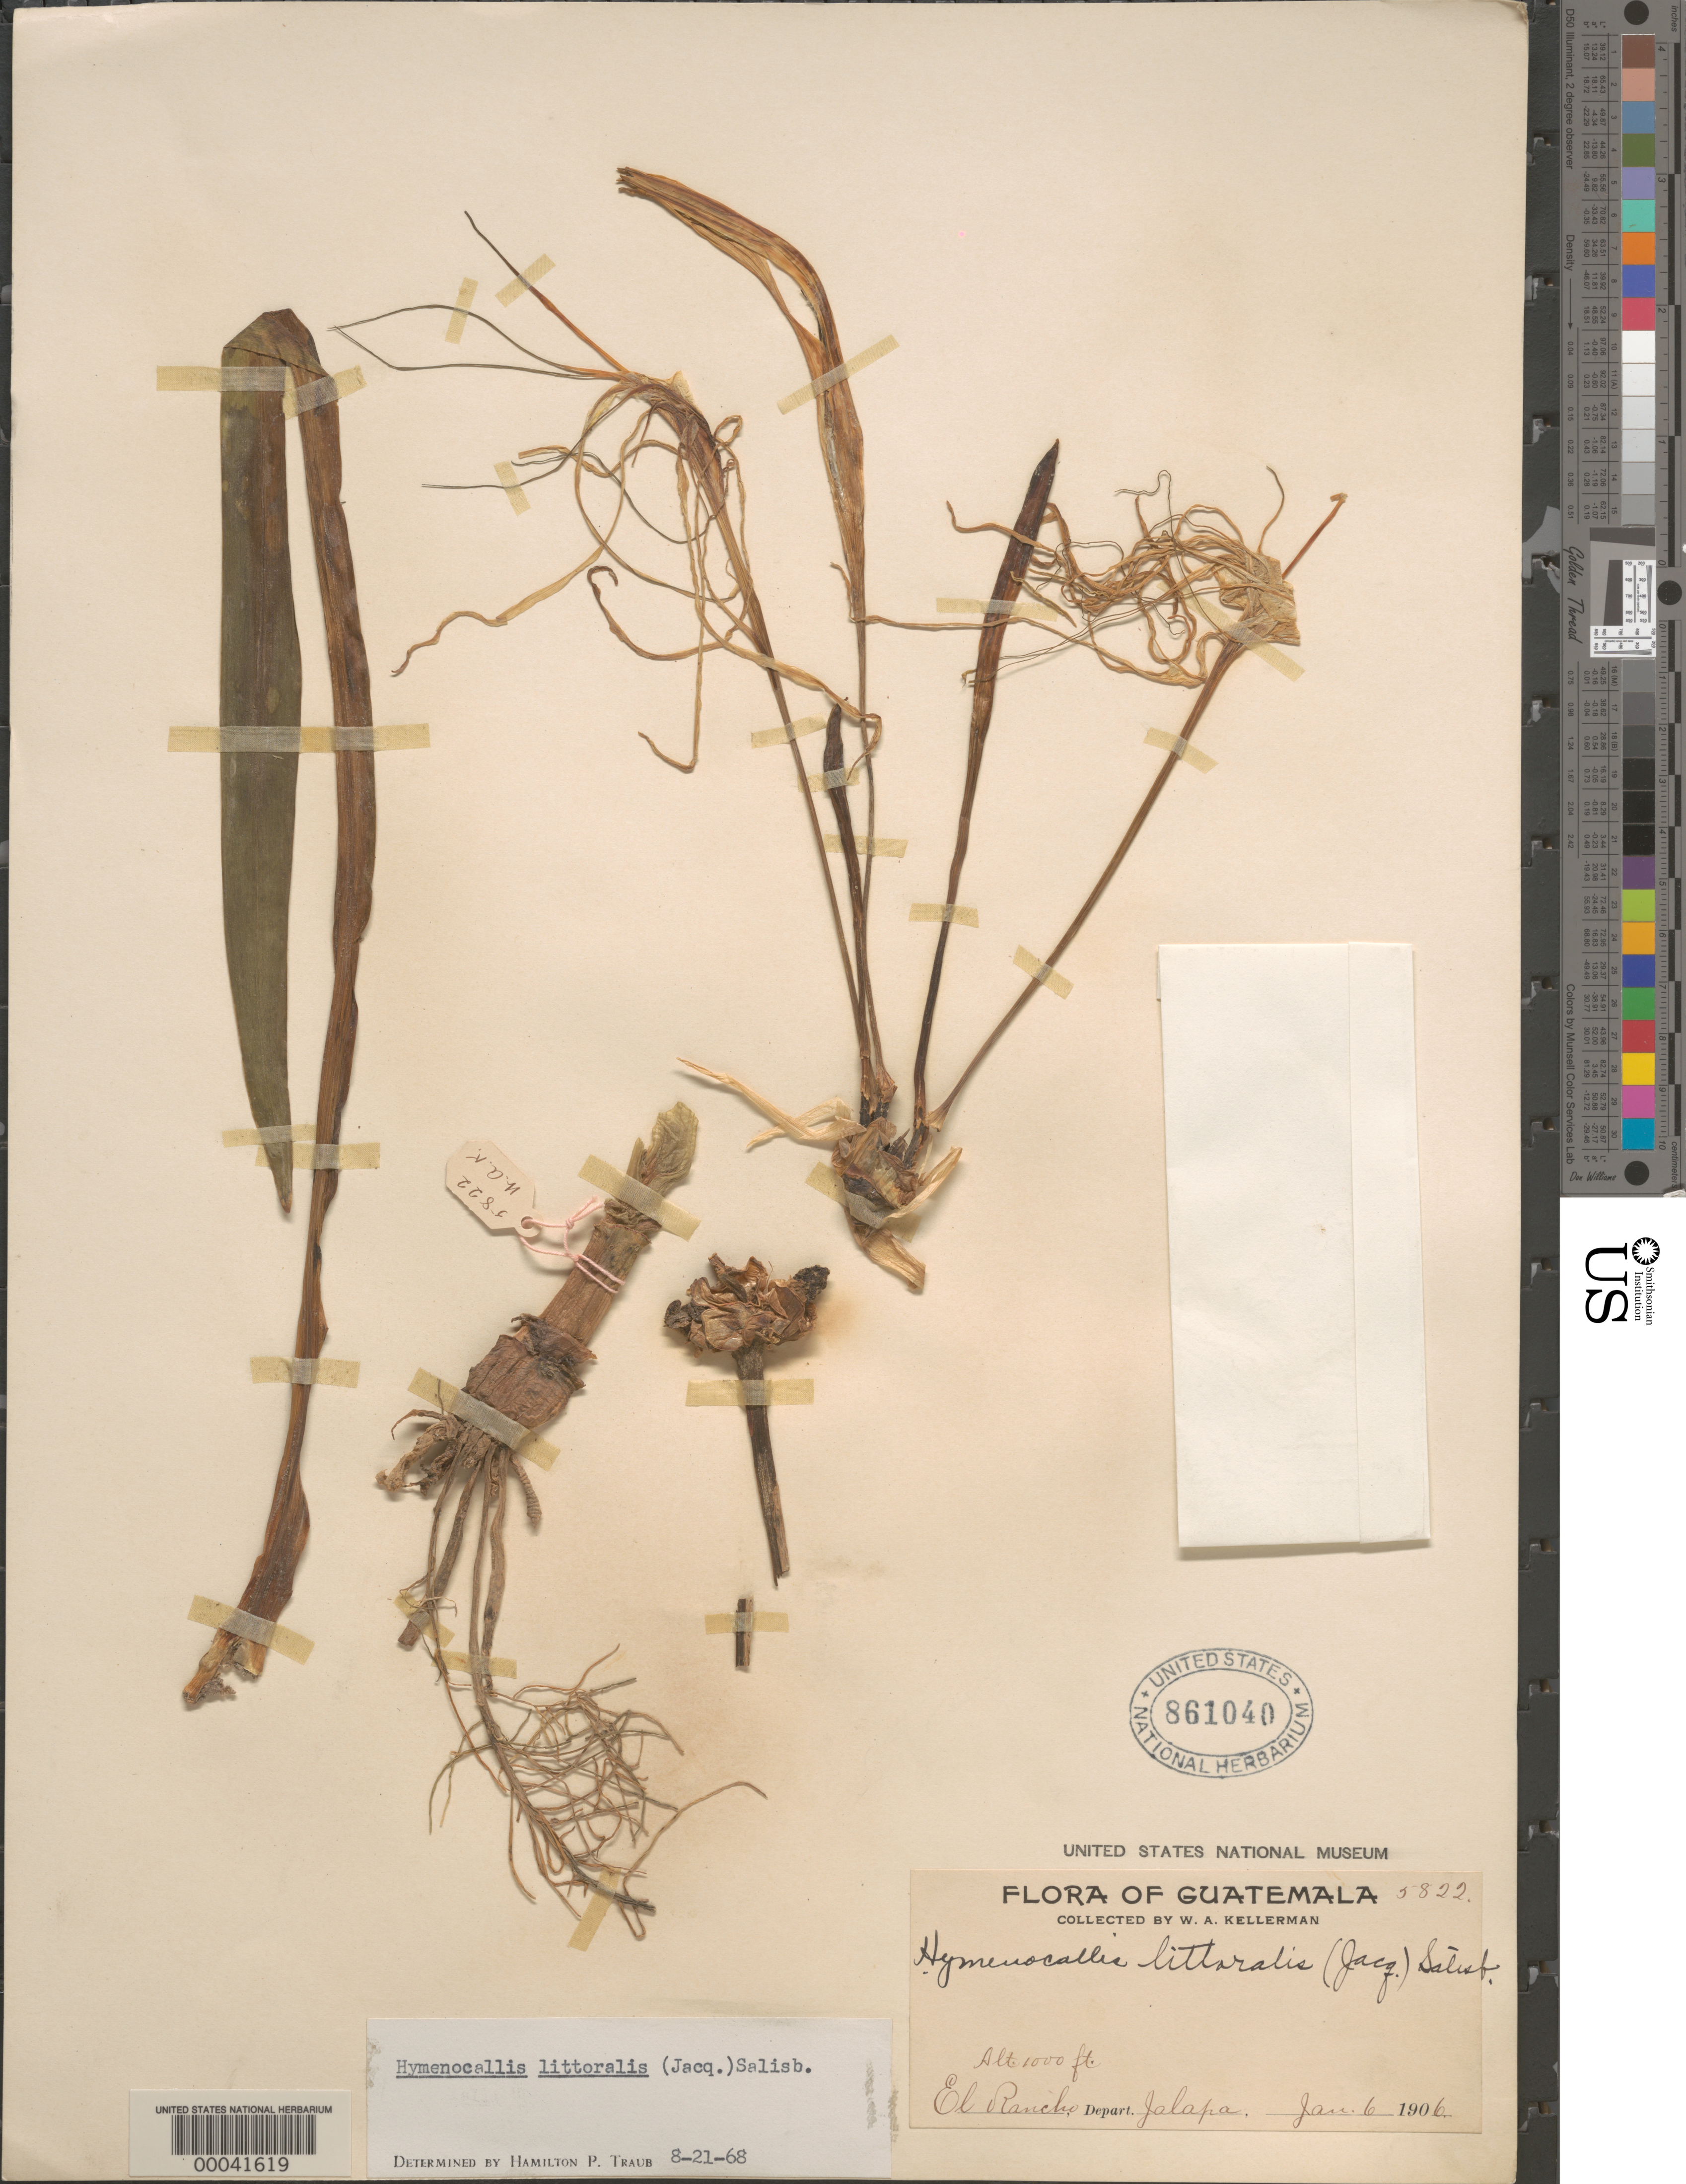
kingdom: Plantae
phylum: Tracheophyta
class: Liliopsida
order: Asparagales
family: Amaryllidaceae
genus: Hymenocallis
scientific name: Hymenocallis littoralis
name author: (Jacq.) Salisb.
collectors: W. A. Kellerman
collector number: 5822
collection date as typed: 06 Jan 1906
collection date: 1906-01-06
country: Guatemala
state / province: Jalapa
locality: El Rancho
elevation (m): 305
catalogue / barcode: US 861040